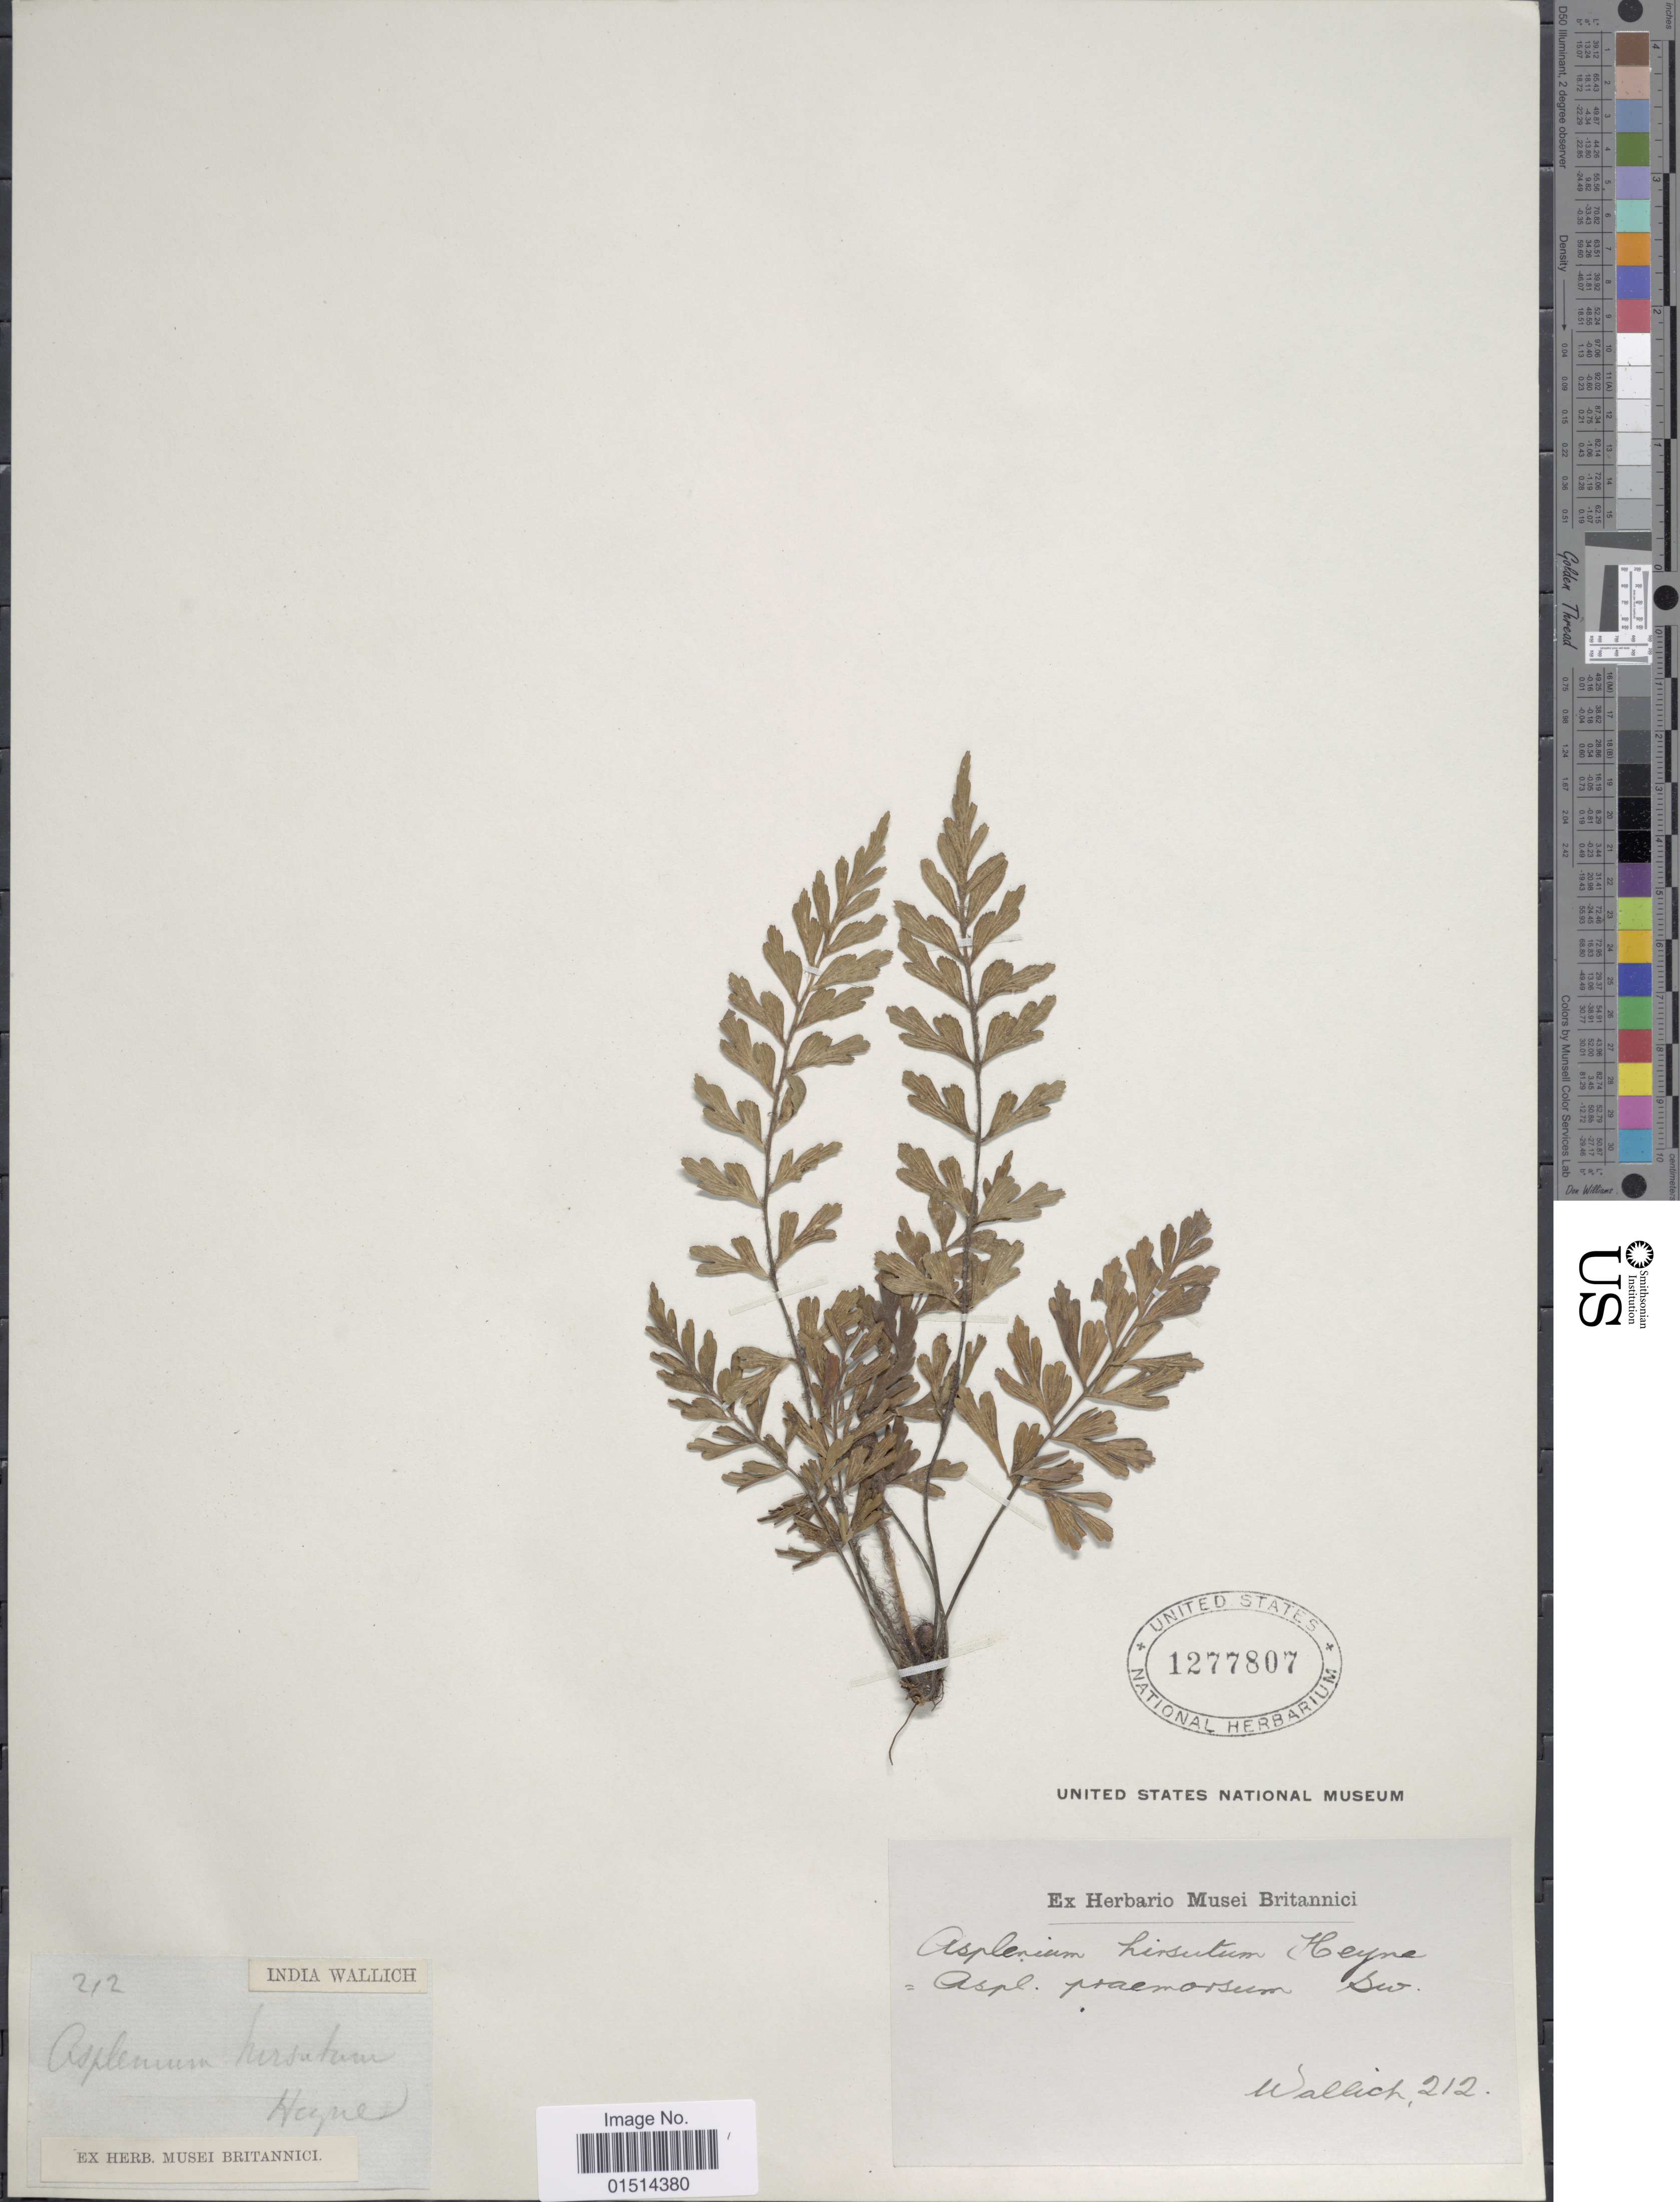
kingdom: Plantae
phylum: Tracheophyta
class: Polypodiopsida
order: Polypodiales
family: Aspleniaceae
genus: Asplenium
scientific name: Asplenium aethiopicum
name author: (Burm. f.) Bech.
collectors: -- Wallich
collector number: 212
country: India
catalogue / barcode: US 1277807